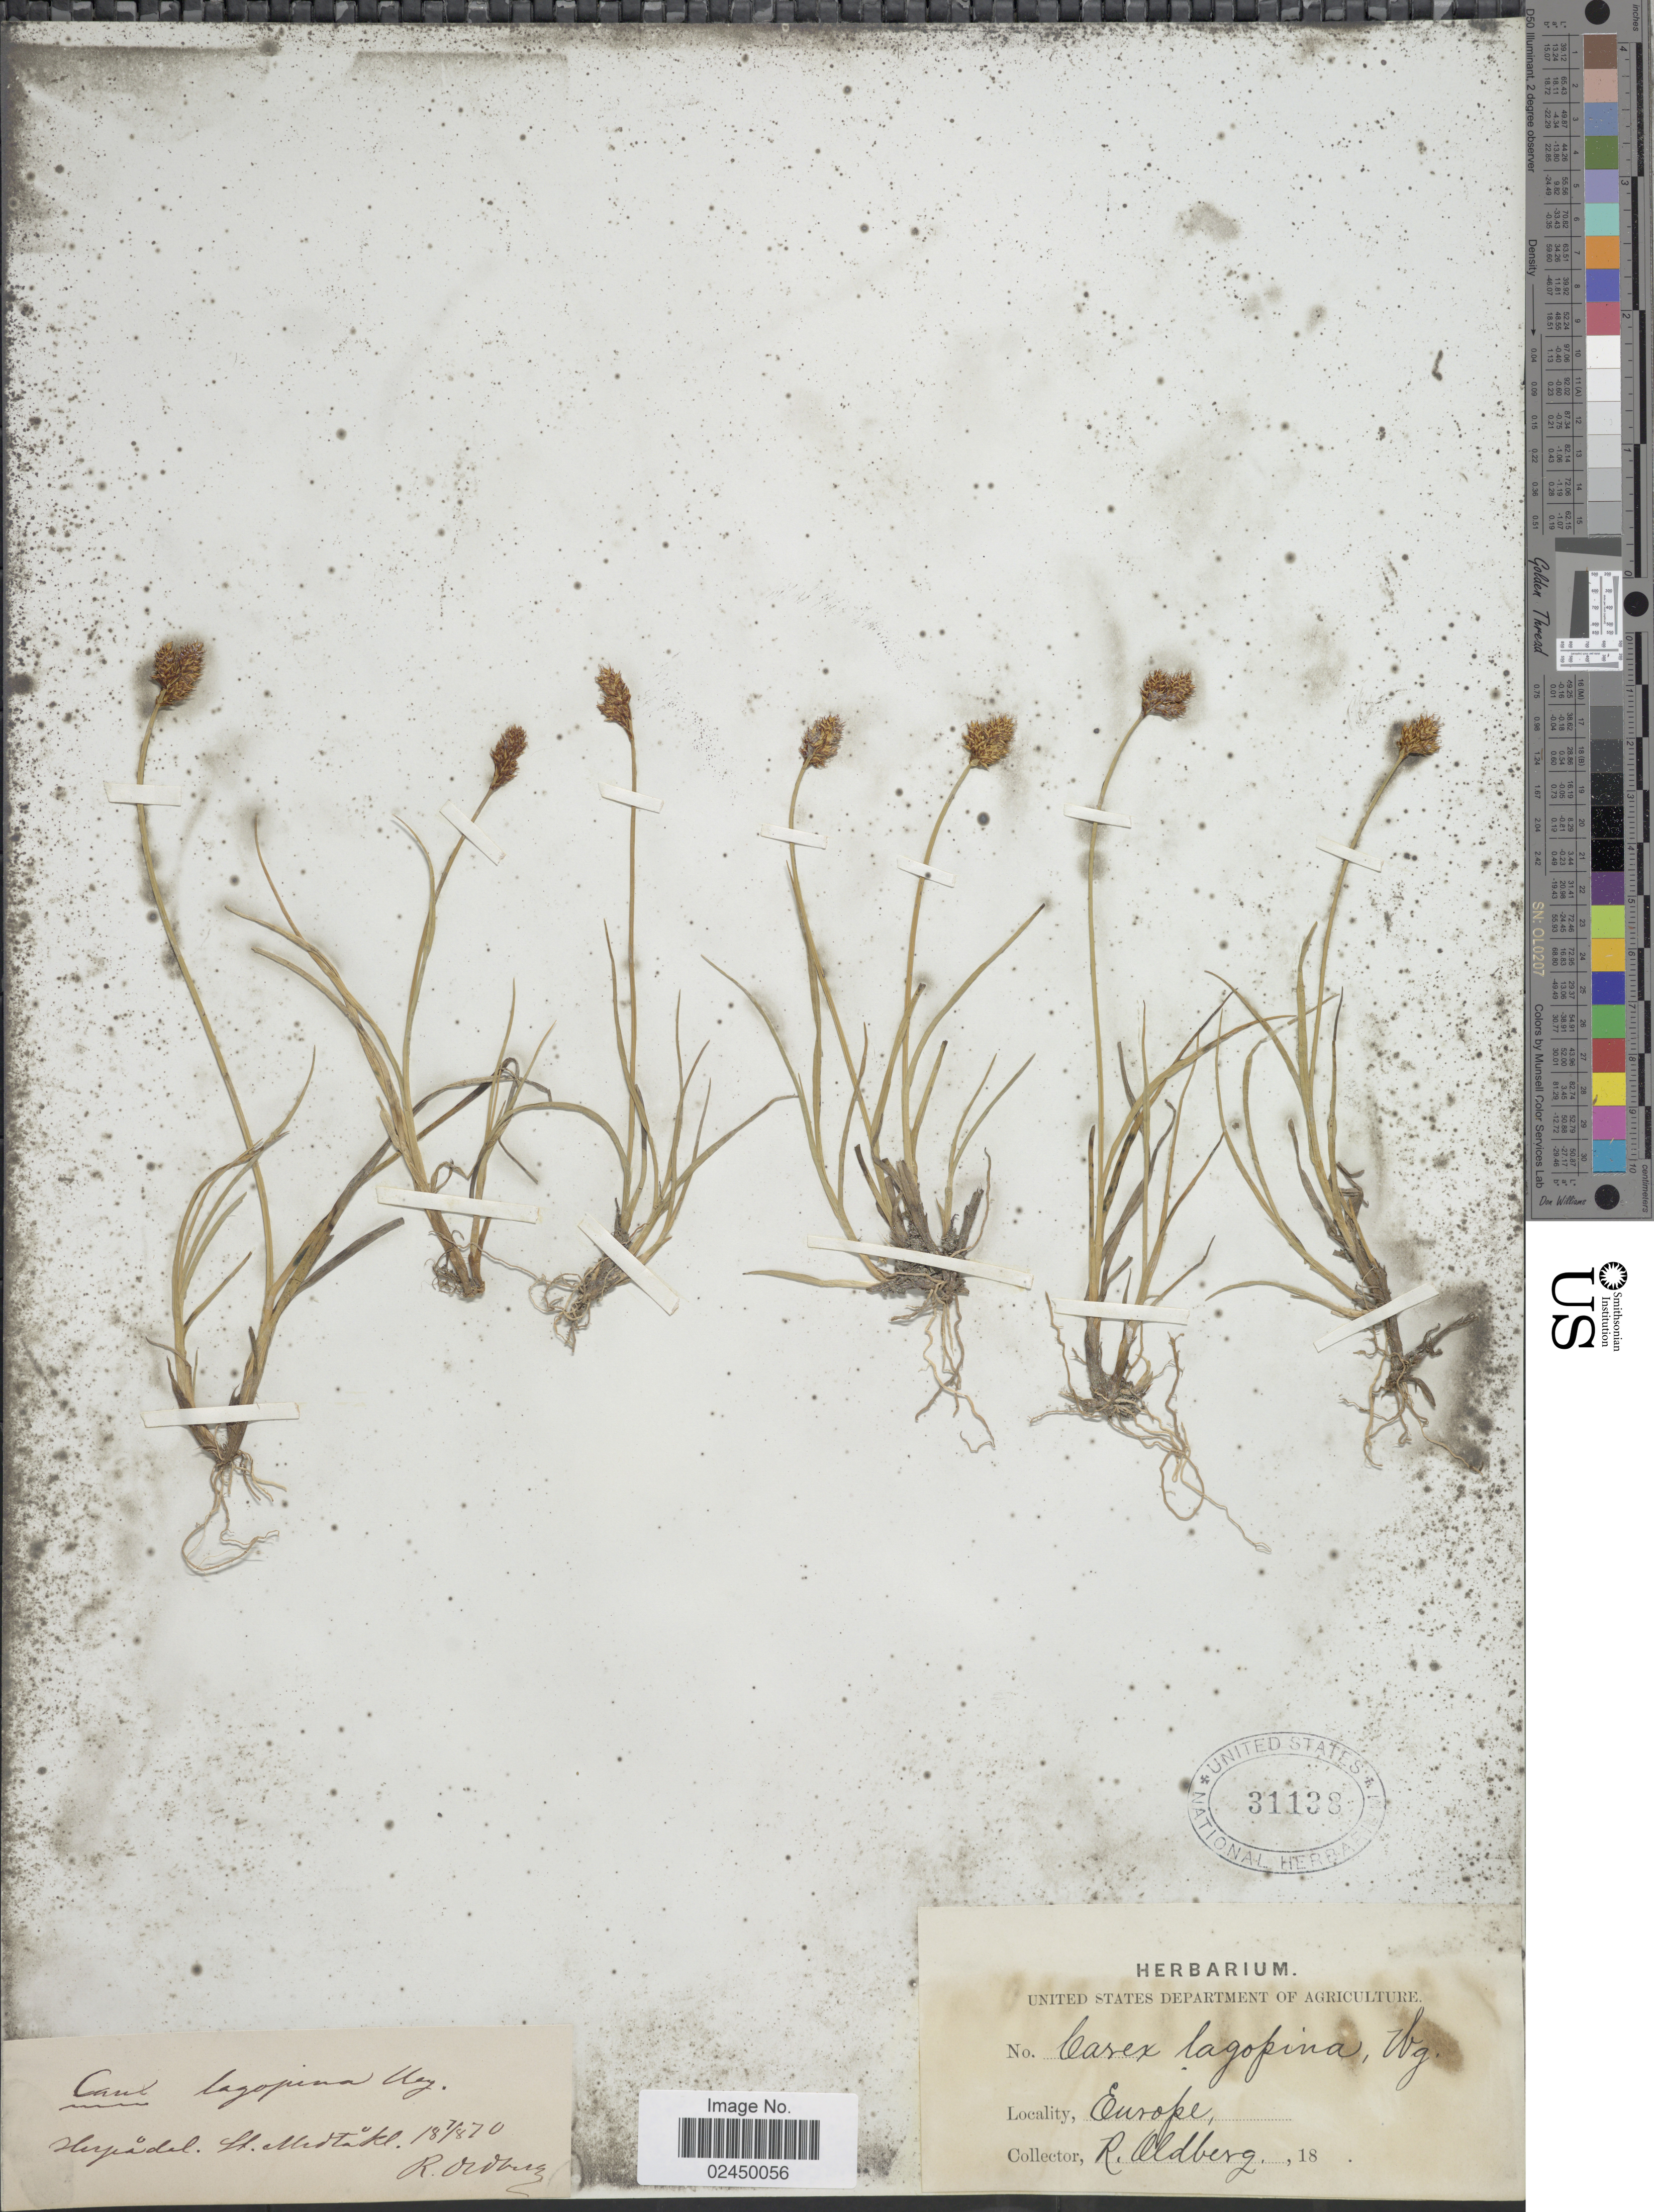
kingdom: Plantae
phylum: Tracheophyta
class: Liliopsida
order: Poales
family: Cyperaceae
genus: Carex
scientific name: Carex lachenalii subsp. lachenalii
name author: Schkuhr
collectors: R. Oldberg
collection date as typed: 18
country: Sweden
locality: Herjeådalen, St. Midtakl.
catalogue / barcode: US 31138